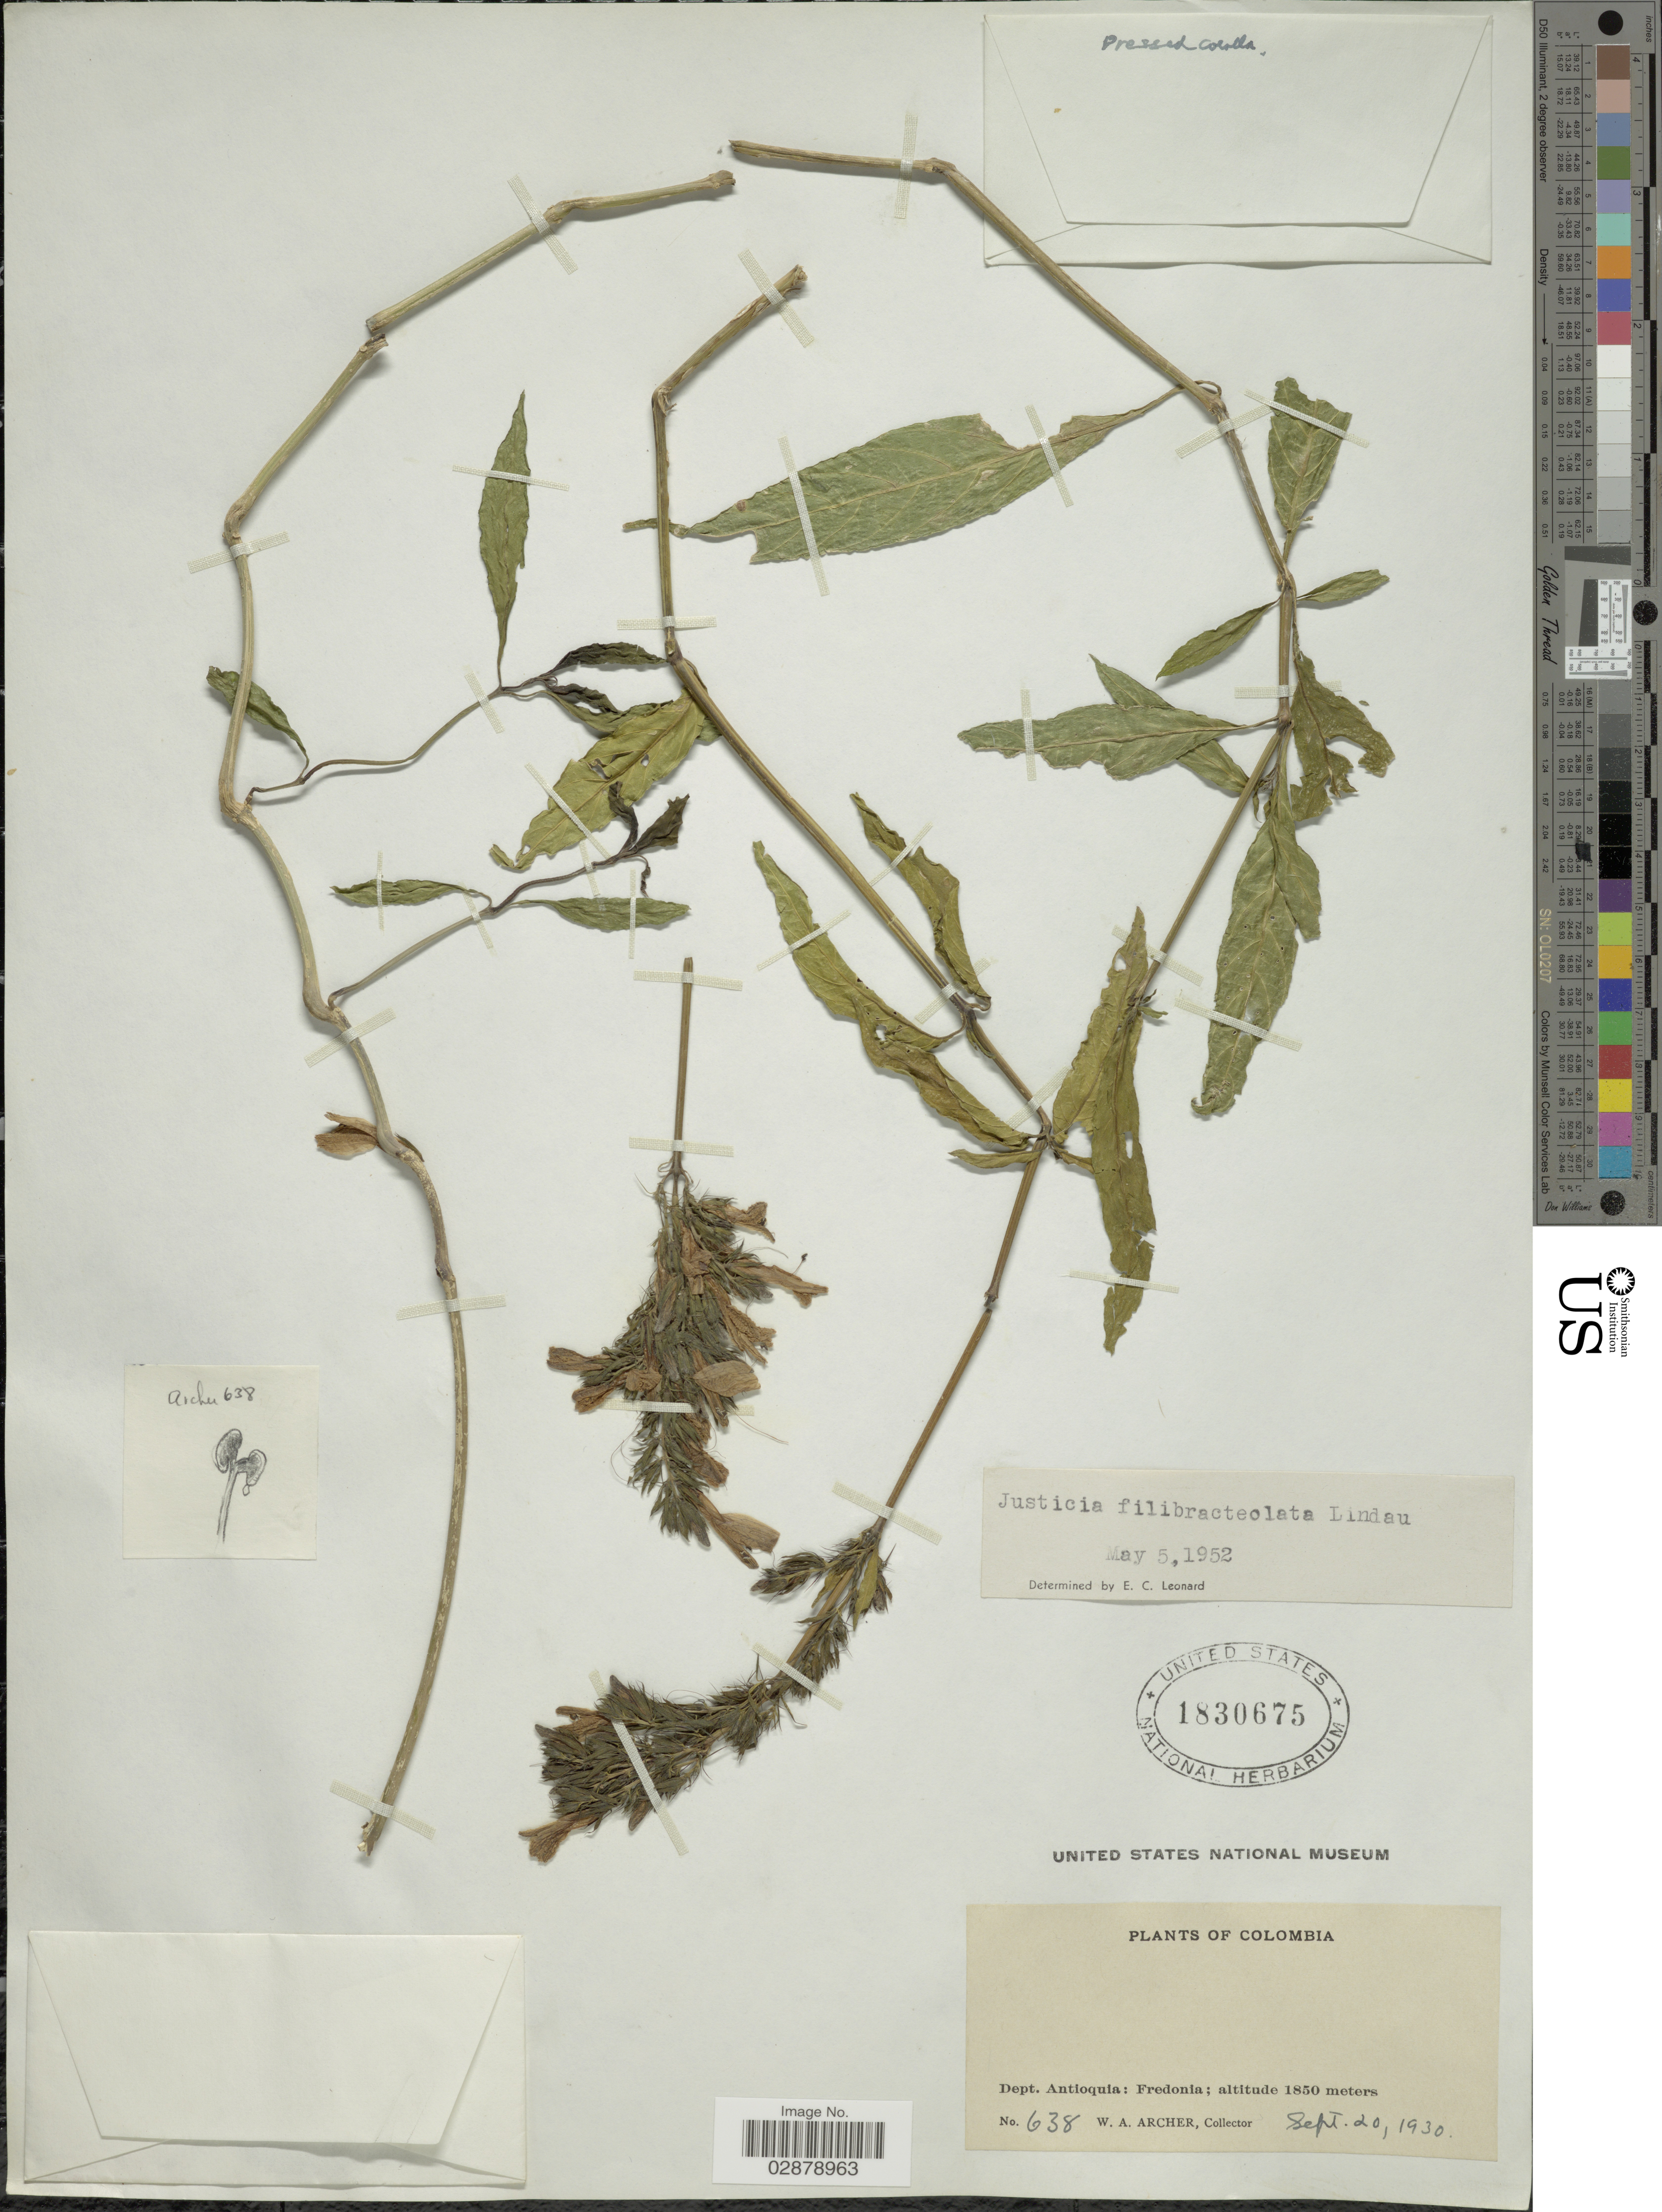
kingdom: Plantae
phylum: Tracheophyta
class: Magnoliopsida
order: Lamiales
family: Acanthaceae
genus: Justicia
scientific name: Justicia filibracteolata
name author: Lindau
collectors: W. Archer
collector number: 638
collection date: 1930-09-20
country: Colombia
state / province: Antioquia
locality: Dept. Antioquia: Fredonia.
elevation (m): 1850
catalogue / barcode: US 1830675